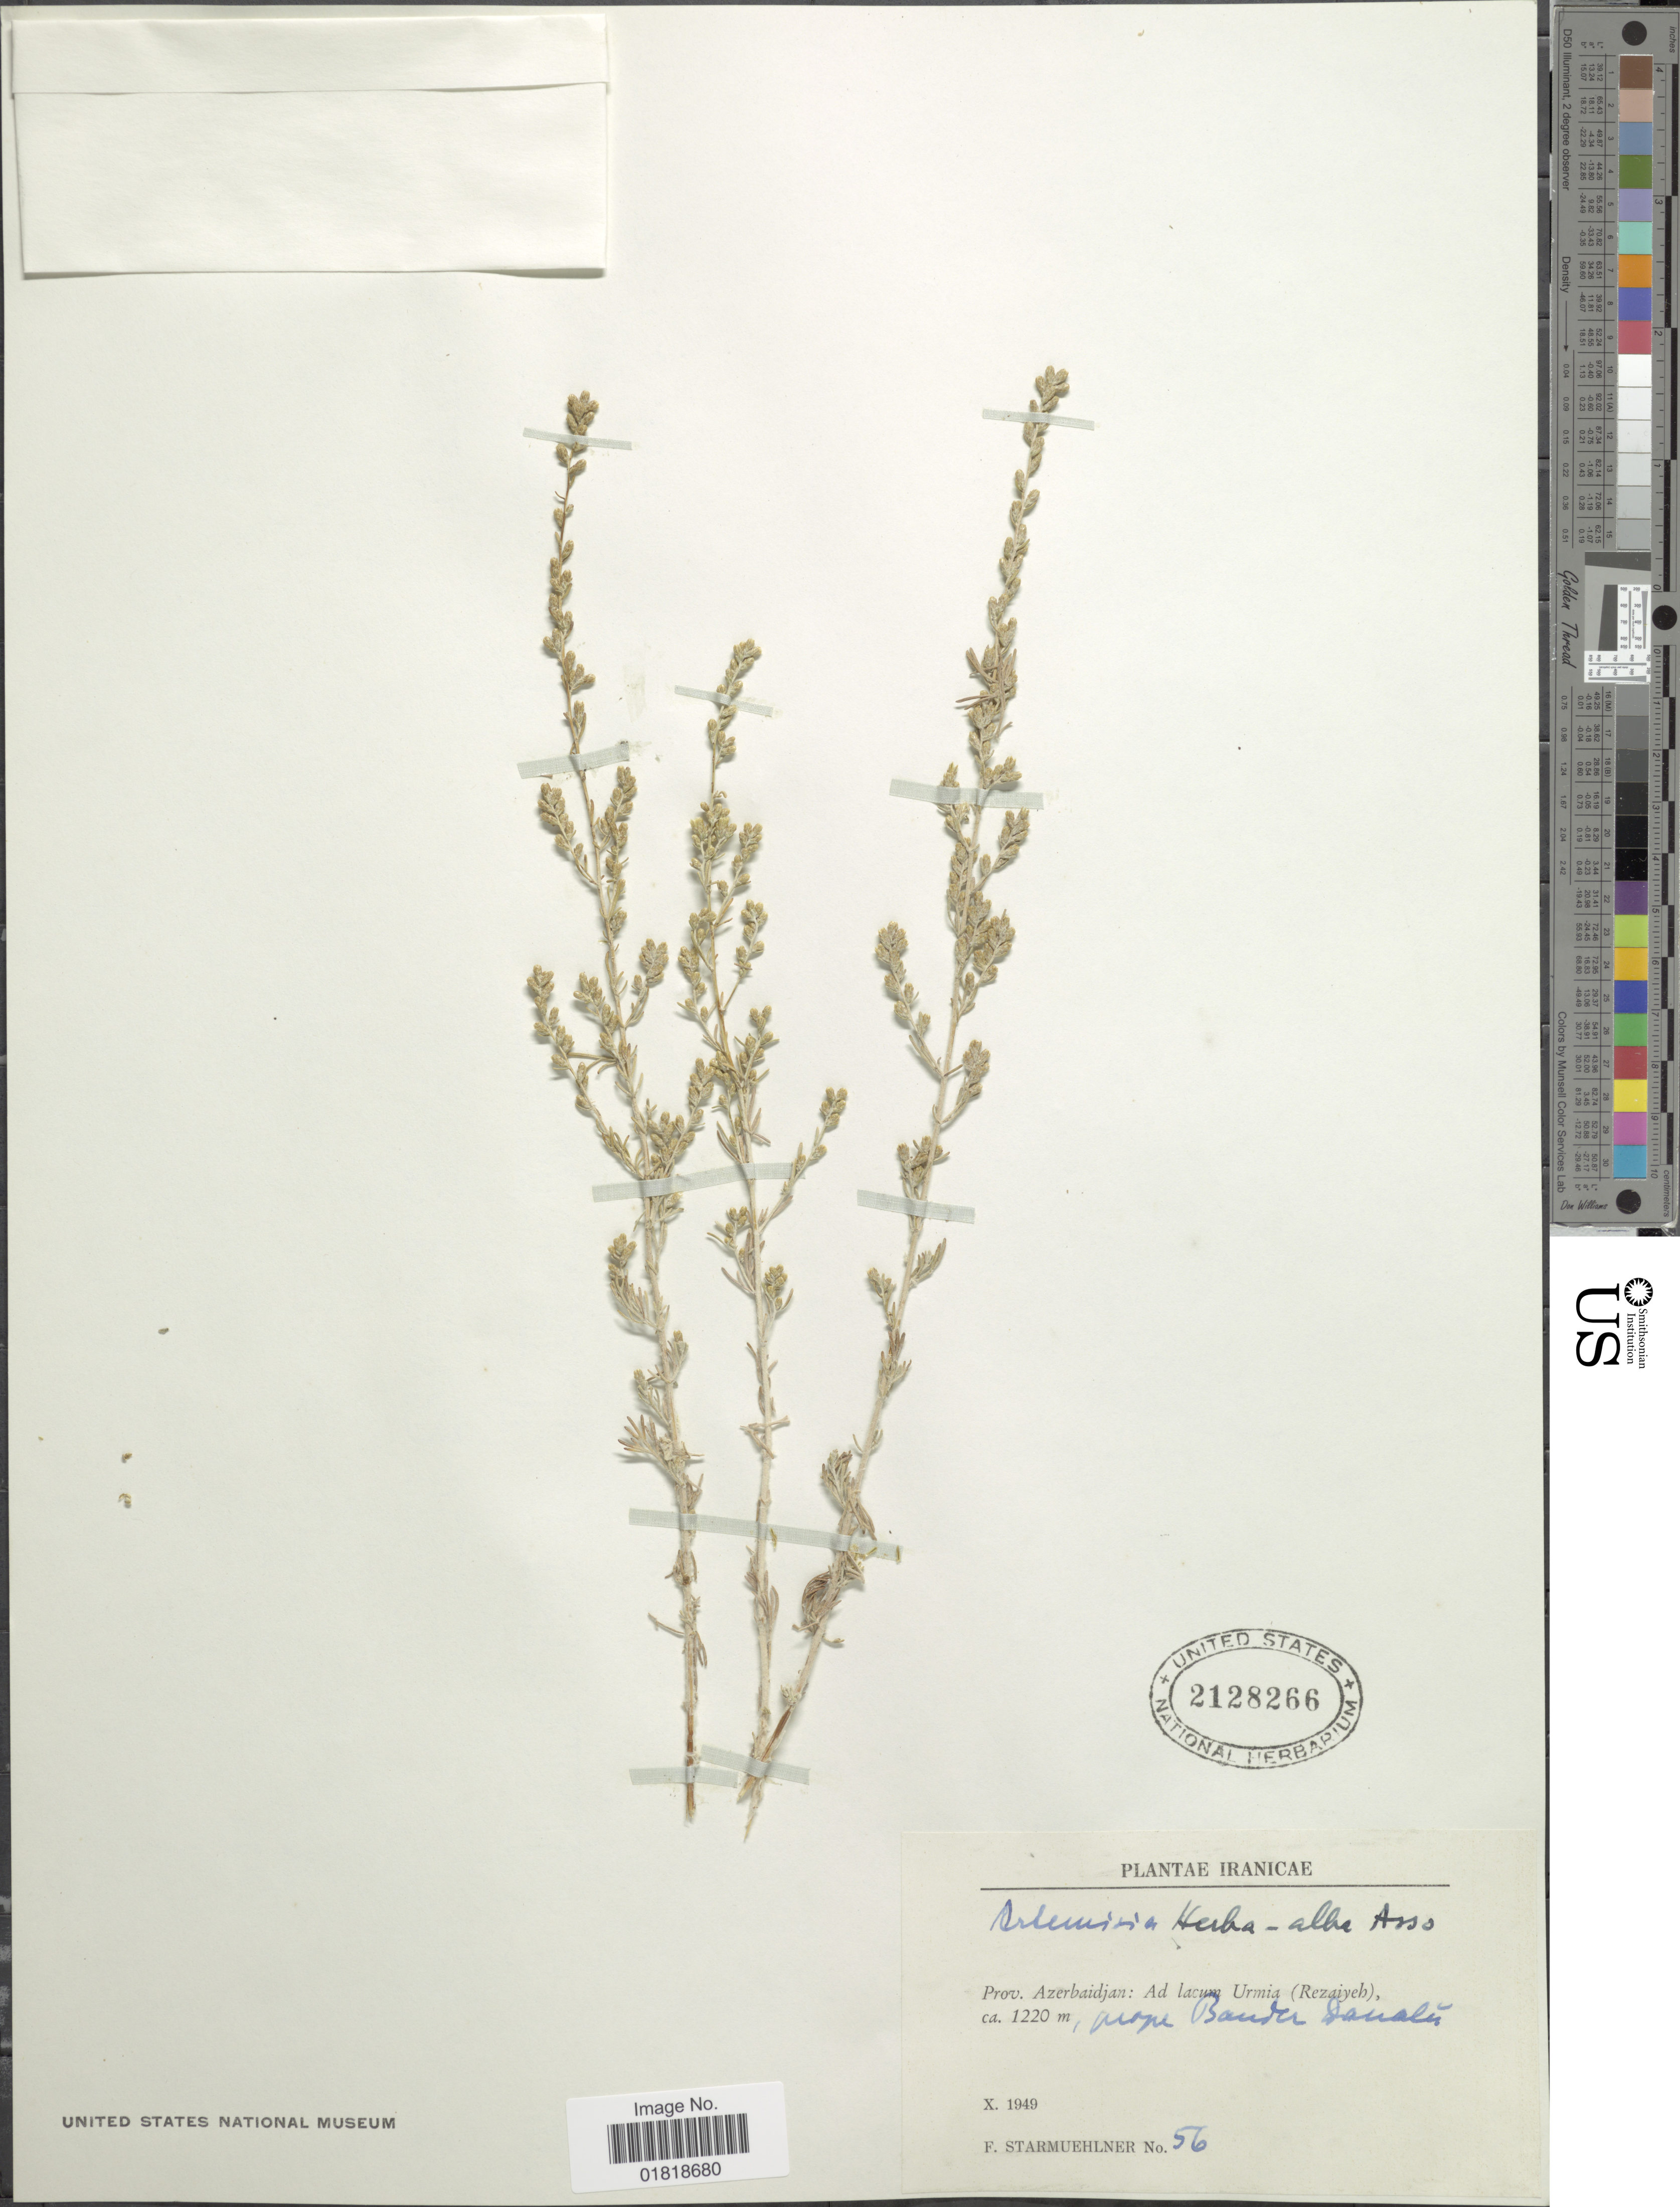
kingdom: Plantae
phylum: Tracheophyta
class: Magnoliopsida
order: Asterales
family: Asteraceae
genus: Artemisia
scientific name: Artemisia herba-alba asso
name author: Asso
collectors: F. Starmuehlner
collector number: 56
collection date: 1949-10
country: Iran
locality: Prov. Azerbaidjan: Ad lucum Urmia (Rezaiyeb), prope Bauder Danalí [interpreted]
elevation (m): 1220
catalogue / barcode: US 2128266